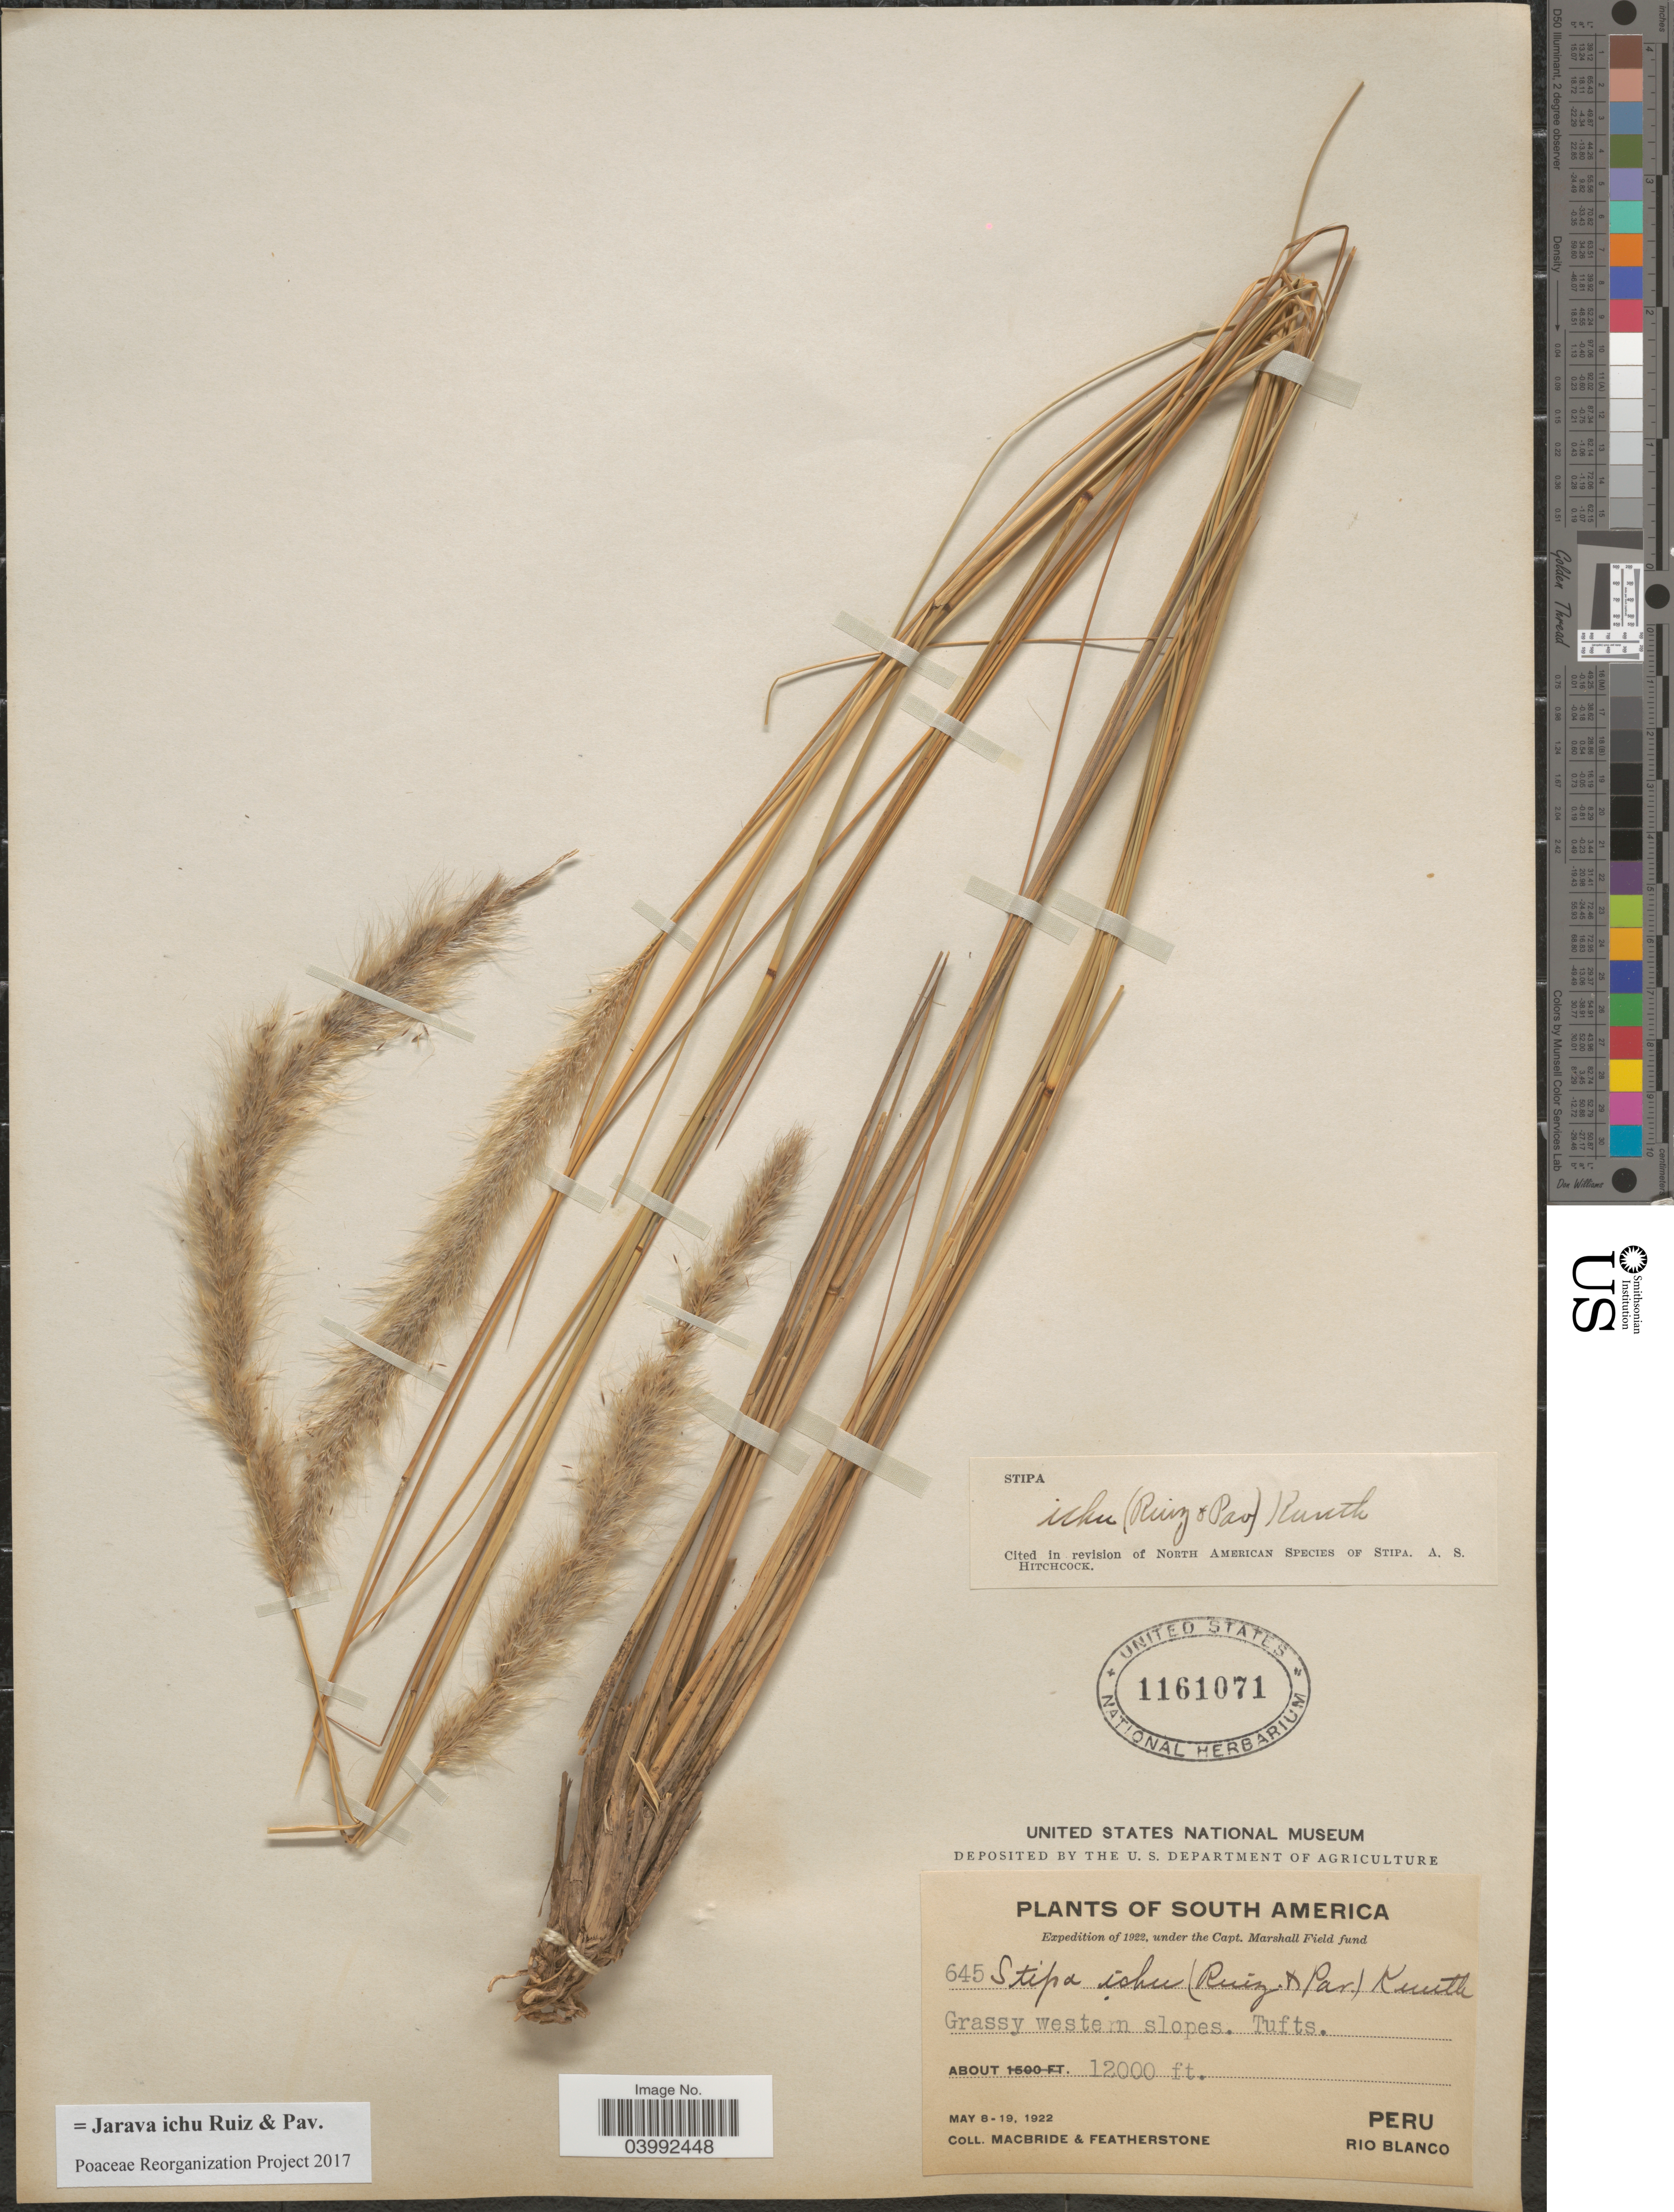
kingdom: Plantae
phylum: Tracheophyta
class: Liliopsida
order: Poales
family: Poaceae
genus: Jarava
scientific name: Jarava ichu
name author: Ruiz & Pav.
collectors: Macbride, -- & -. Featherstone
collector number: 645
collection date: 1922-05-08/1922-05-19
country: Peru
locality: Grassy western slope. Rio Blanco.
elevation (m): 3658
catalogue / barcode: US 1161071